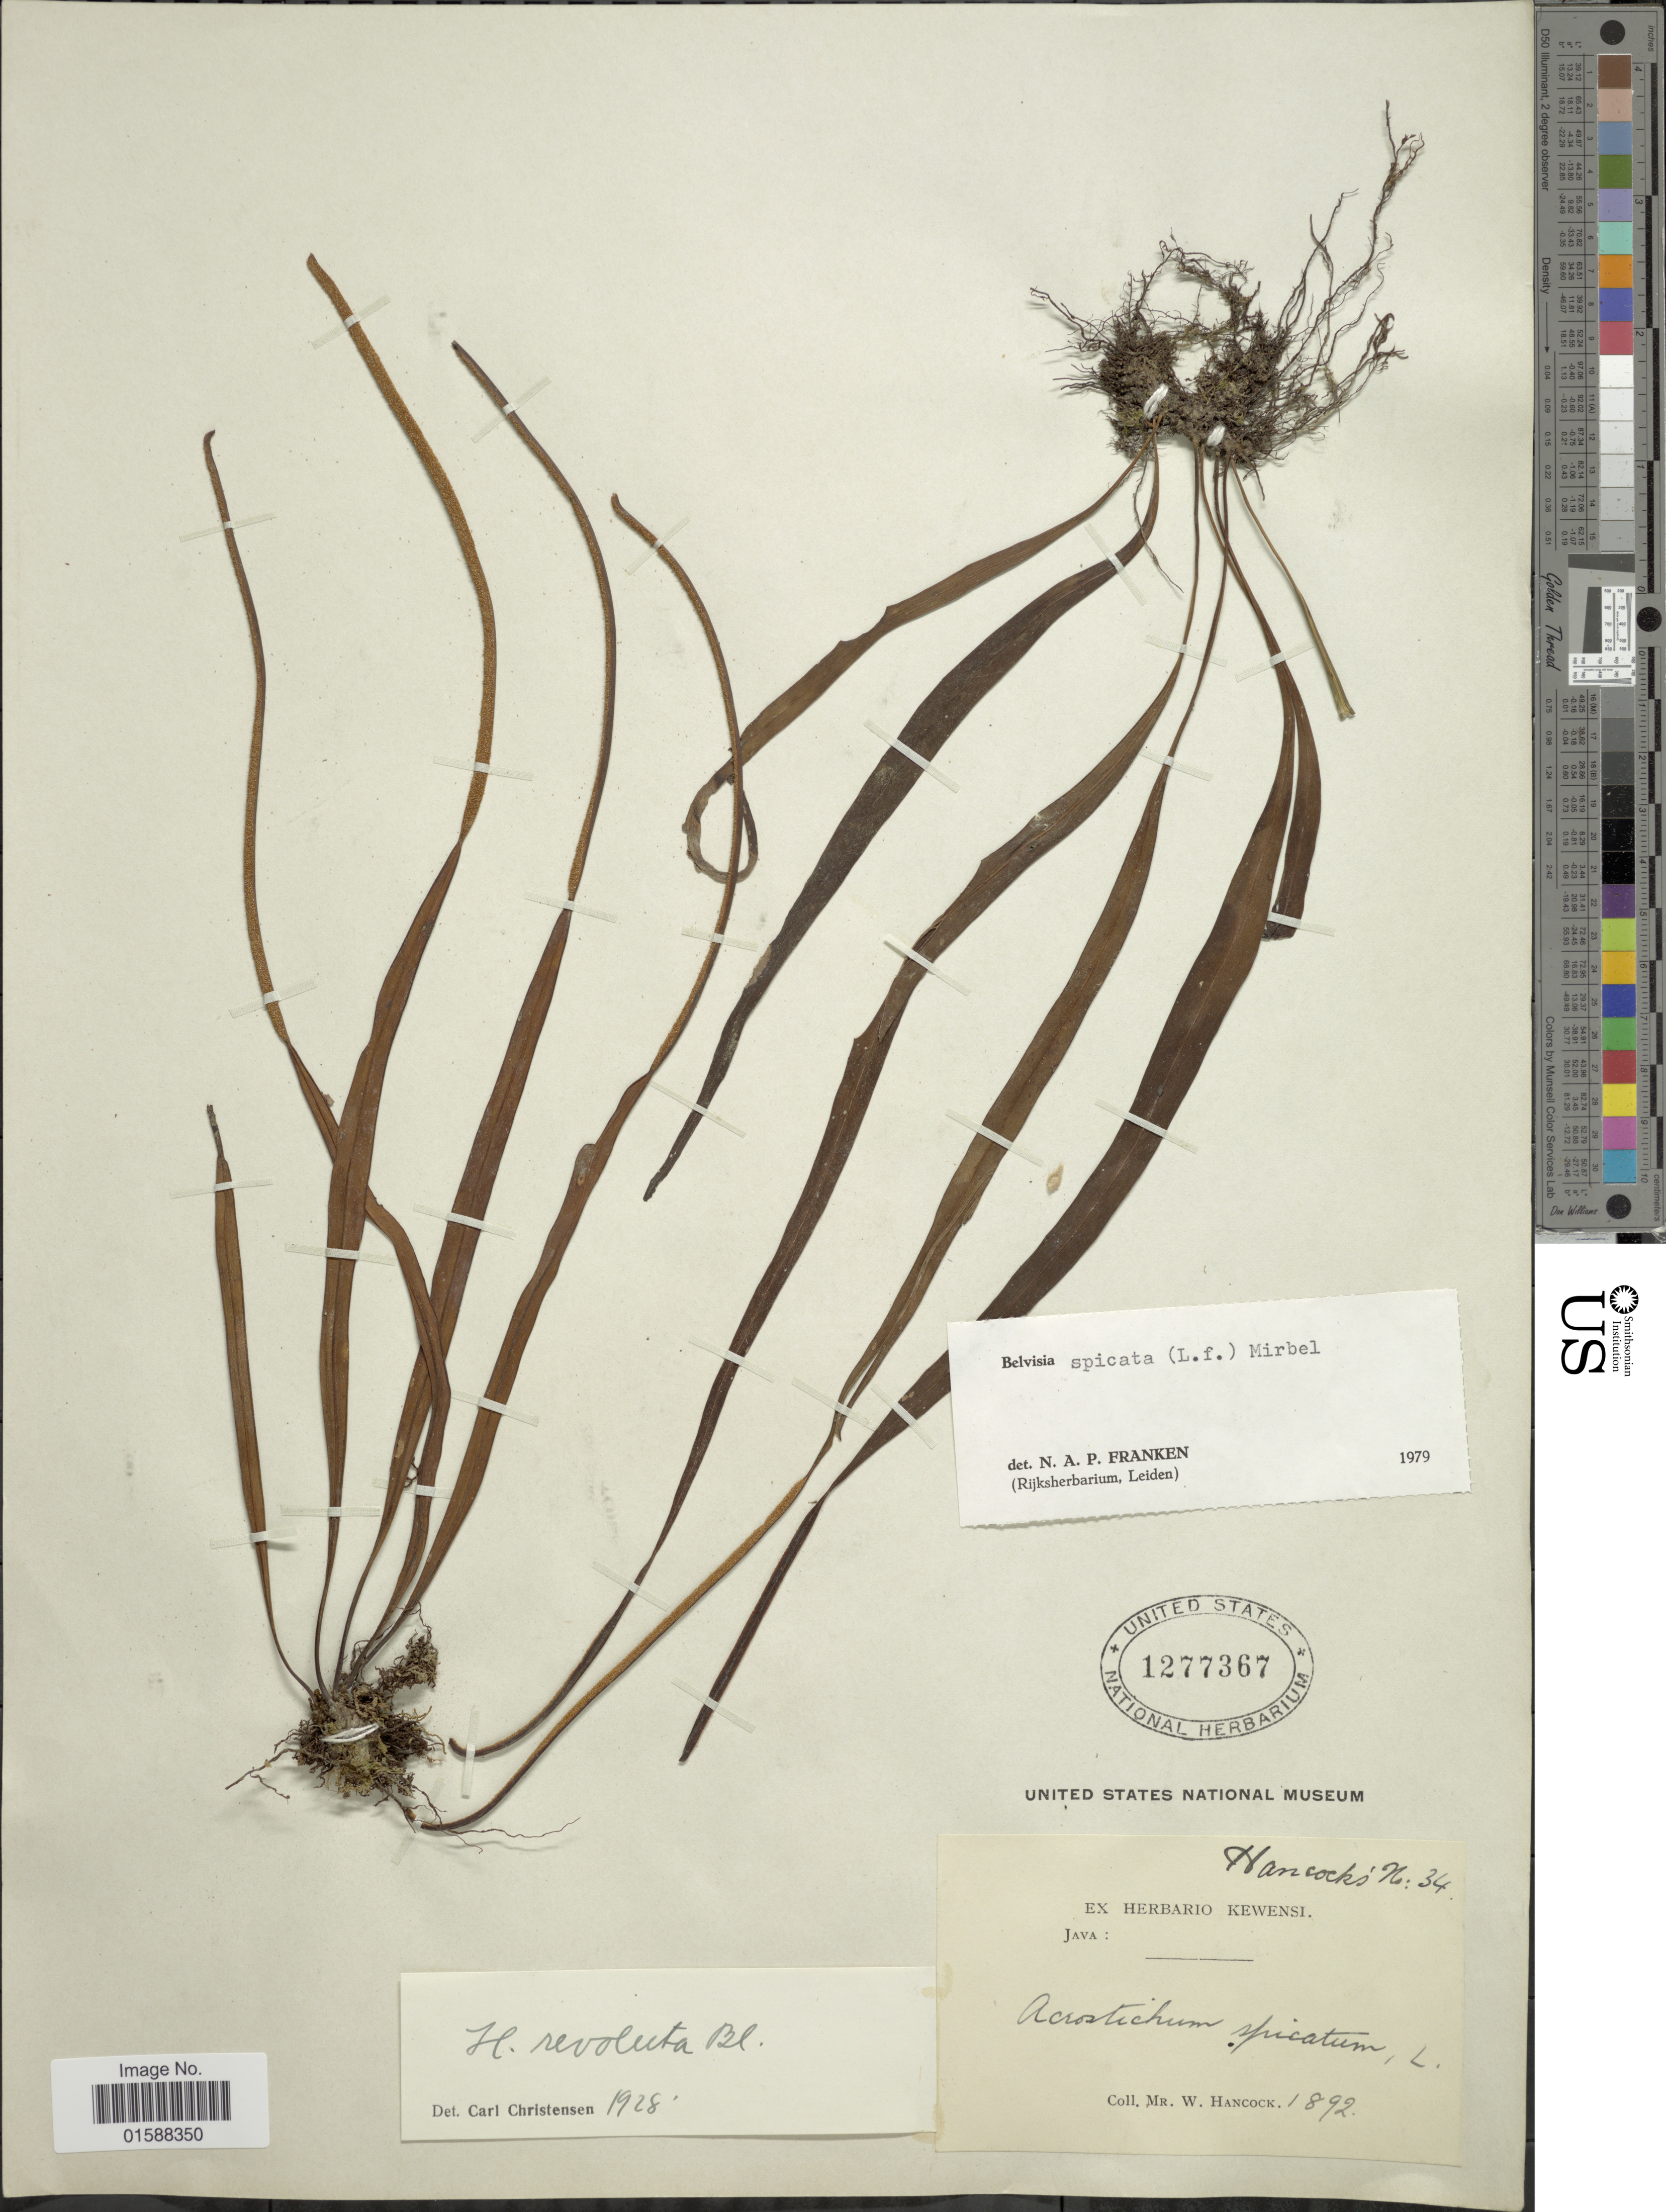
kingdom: Plantae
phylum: Tracheophyta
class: Polypodiopsida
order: Polypodiales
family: Polypodiaceae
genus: Lepisorus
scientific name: Lepisorus spicatus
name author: (L. f.) Li S. Wang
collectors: W. Hancock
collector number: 34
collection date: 1892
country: Indonesia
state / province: Java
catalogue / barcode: US 1277367